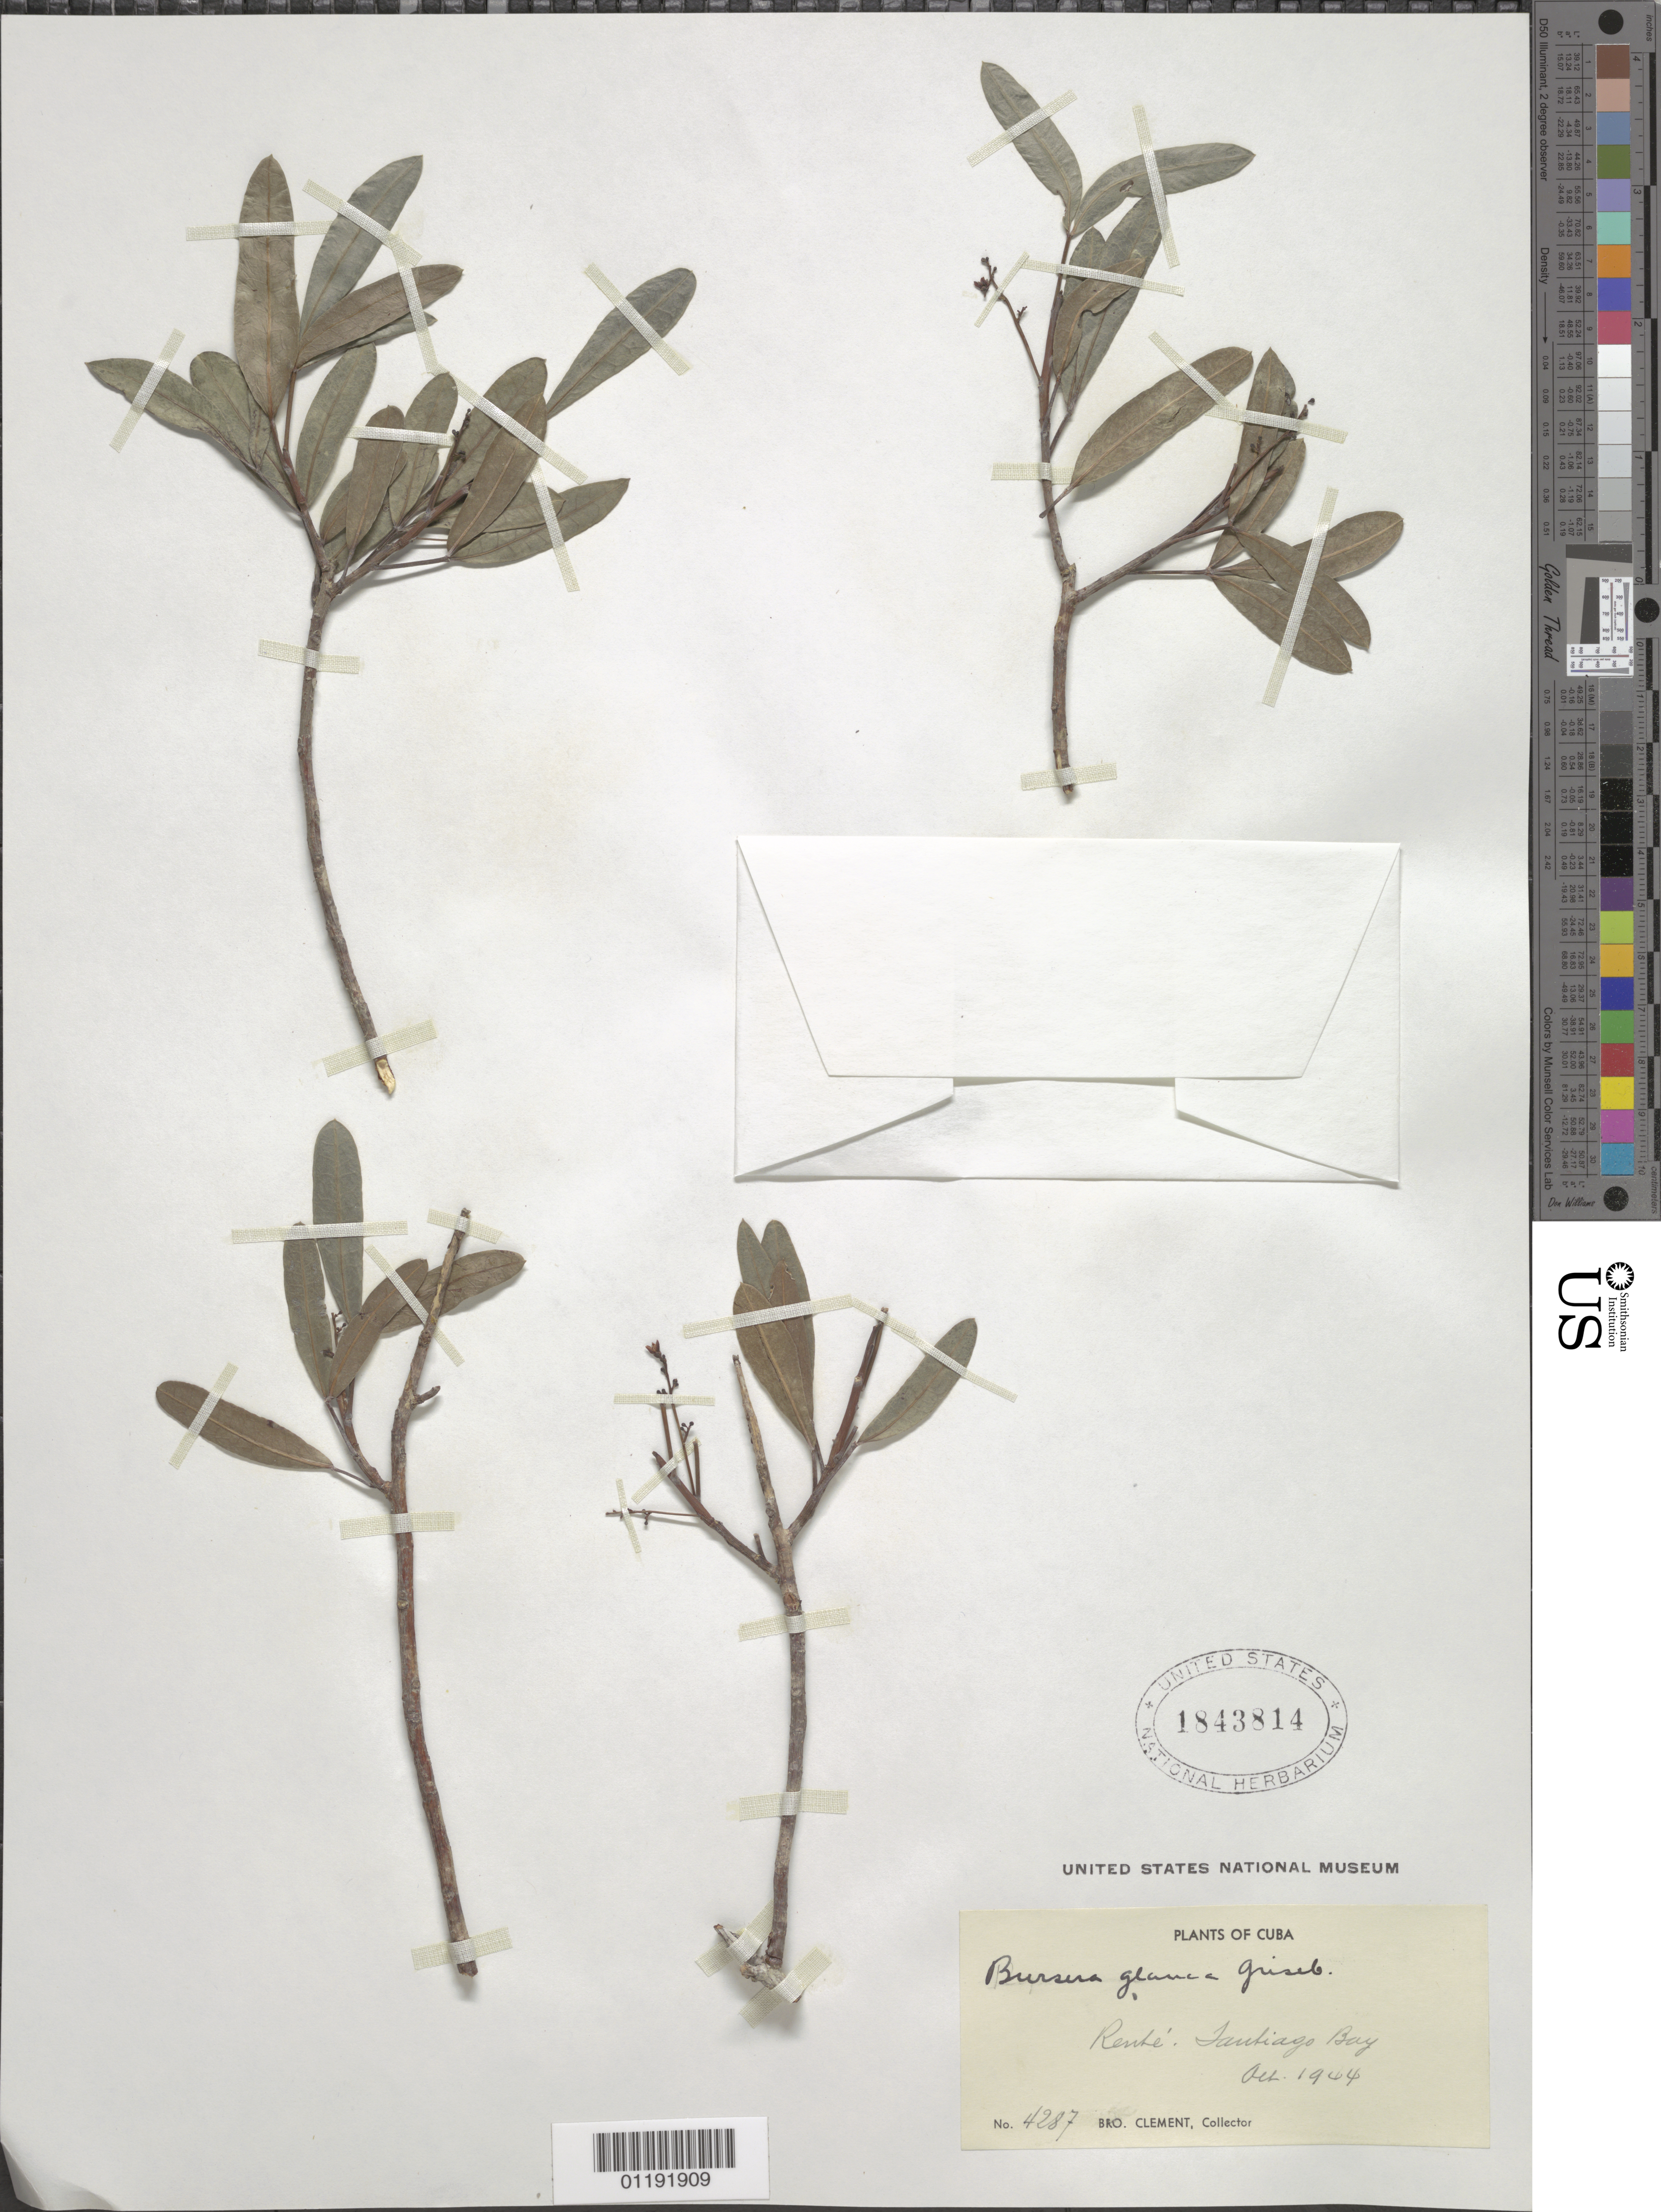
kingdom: Plantae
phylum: Tracheophyta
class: Magnoliopsida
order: Sapindales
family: Burseraceae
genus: Bursera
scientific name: Bursera glauca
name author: Griseb.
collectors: B. Clement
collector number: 4287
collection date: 1944-08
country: Cuba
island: Cuba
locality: Santiago bay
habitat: Bay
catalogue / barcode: US 1843814